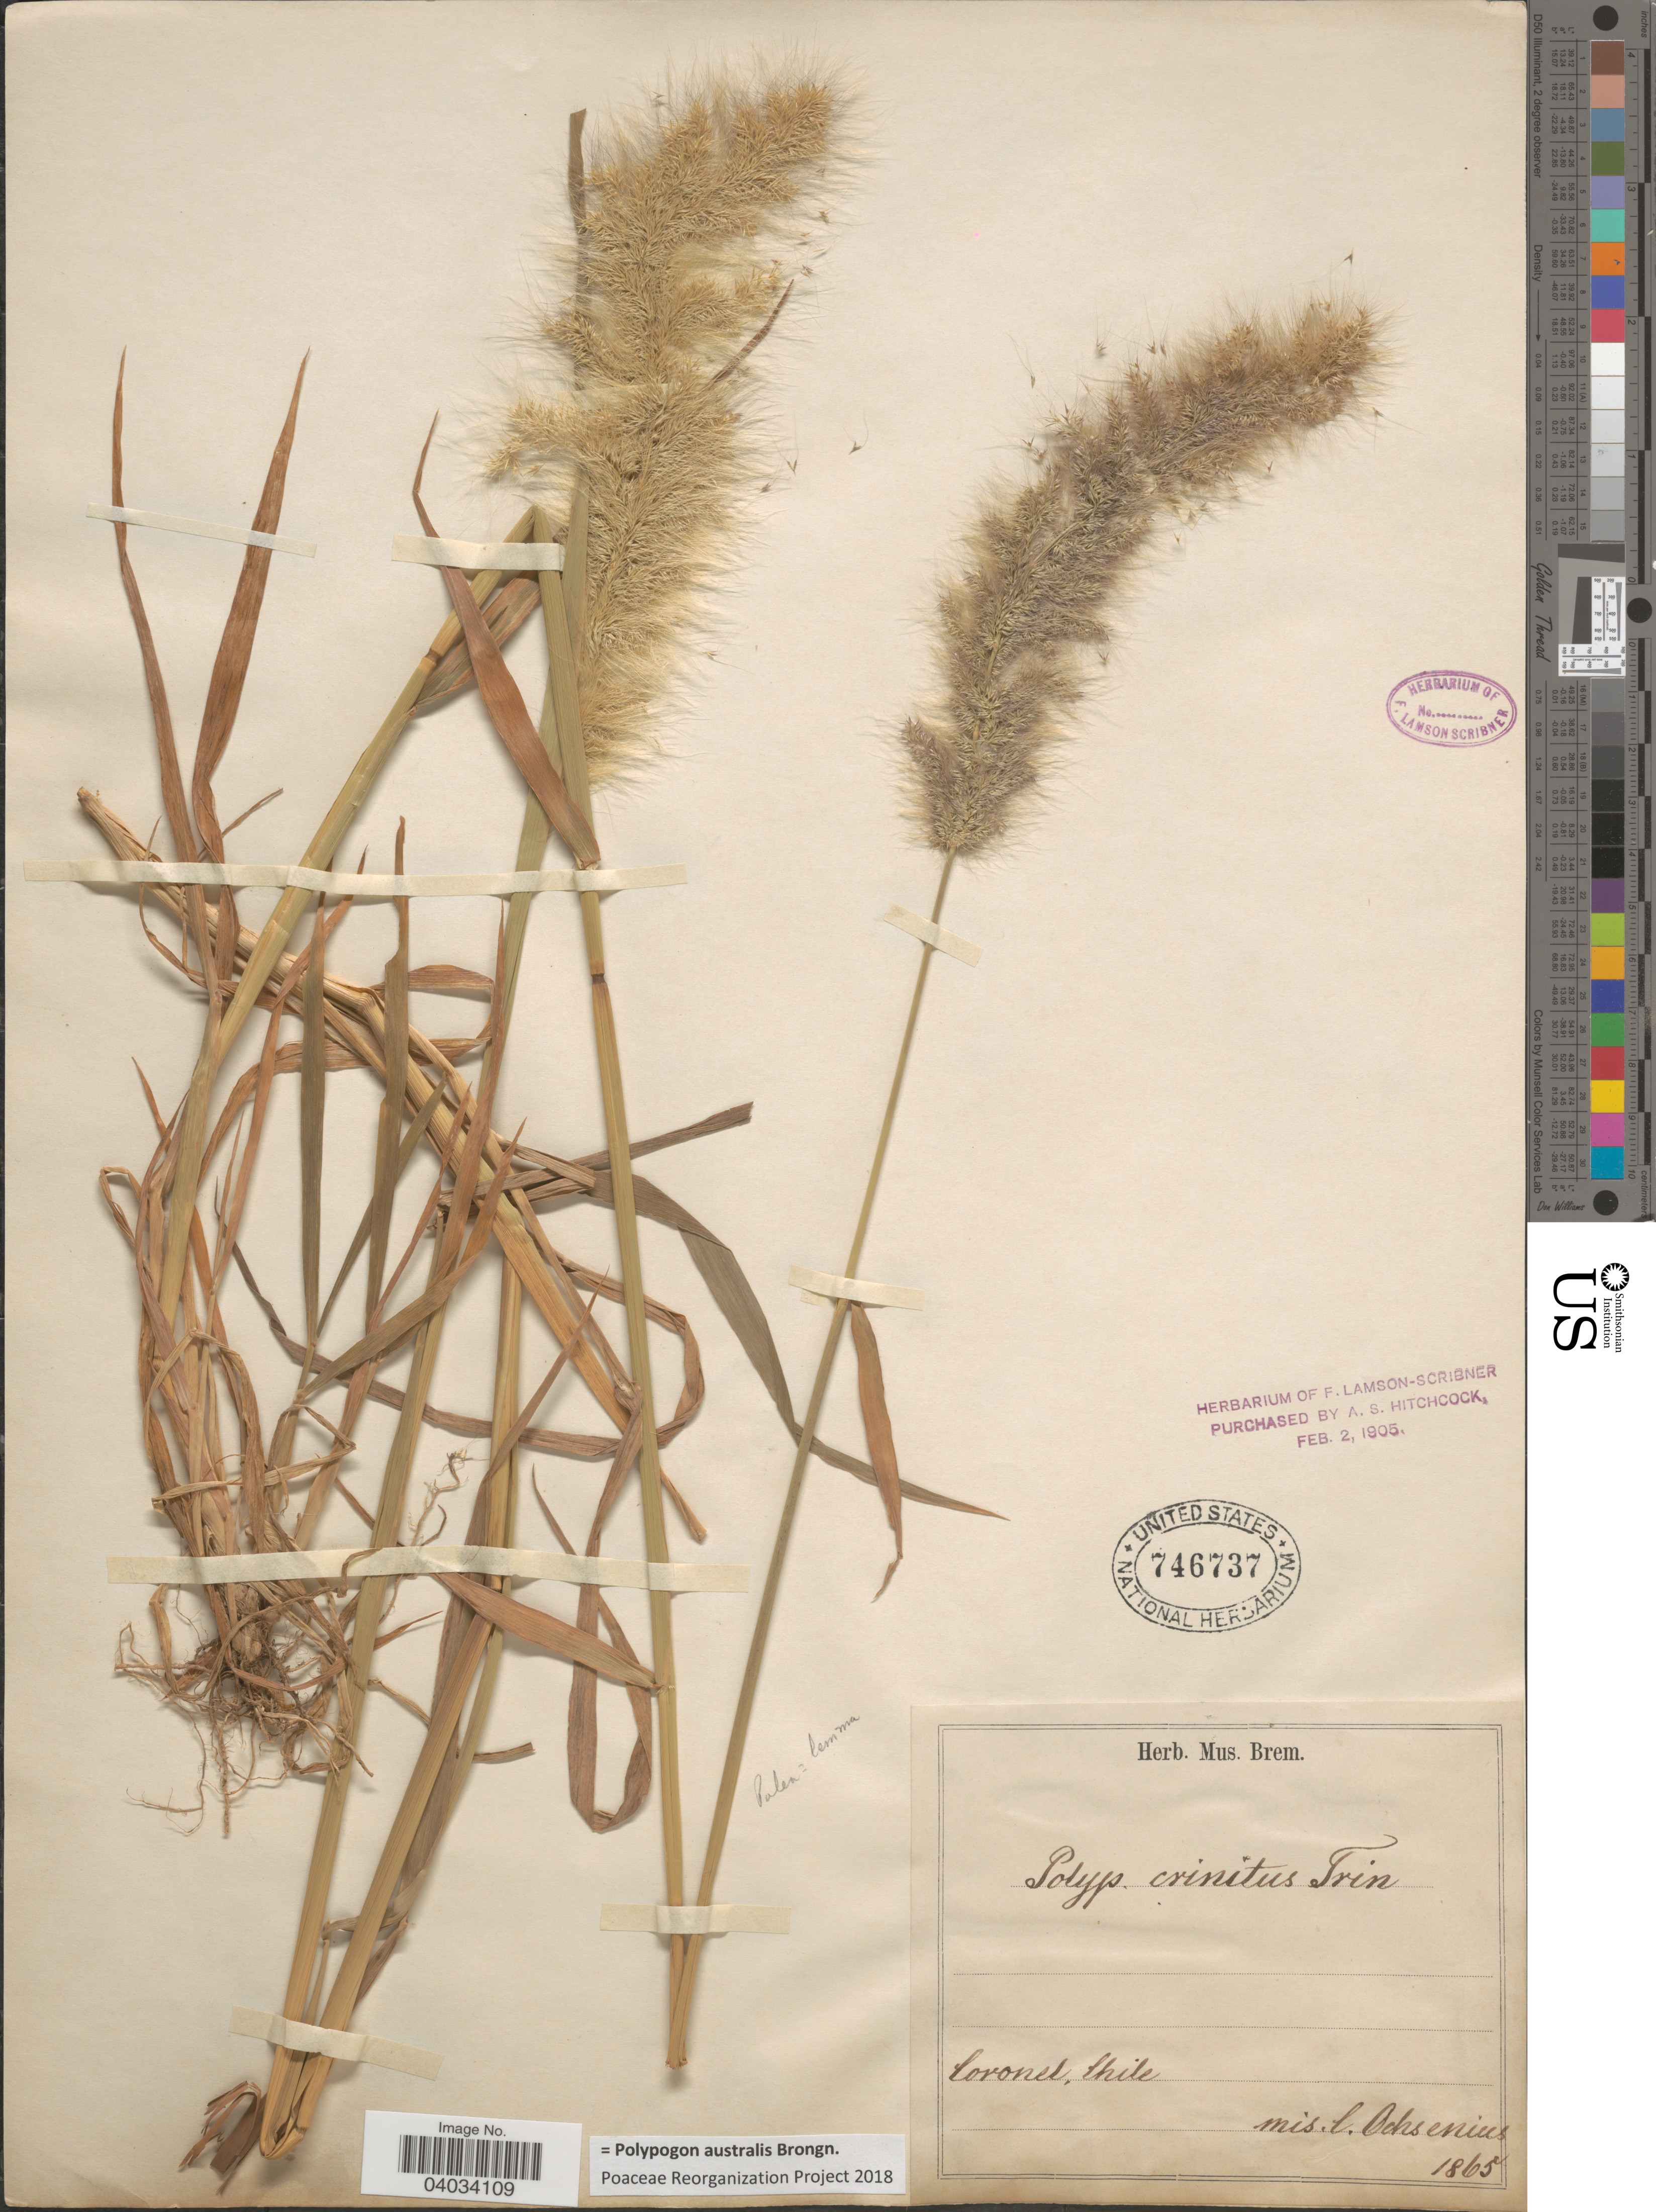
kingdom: Plantae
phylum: Tracheophyta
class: Liliopsida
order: Poales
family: Poaceae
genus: Polypogon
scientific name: Polypogon australis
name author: Brongn.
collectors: ex Herb. Mus. Brem.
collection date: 1865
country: Chile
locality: Coronel.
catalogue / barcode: US 746737